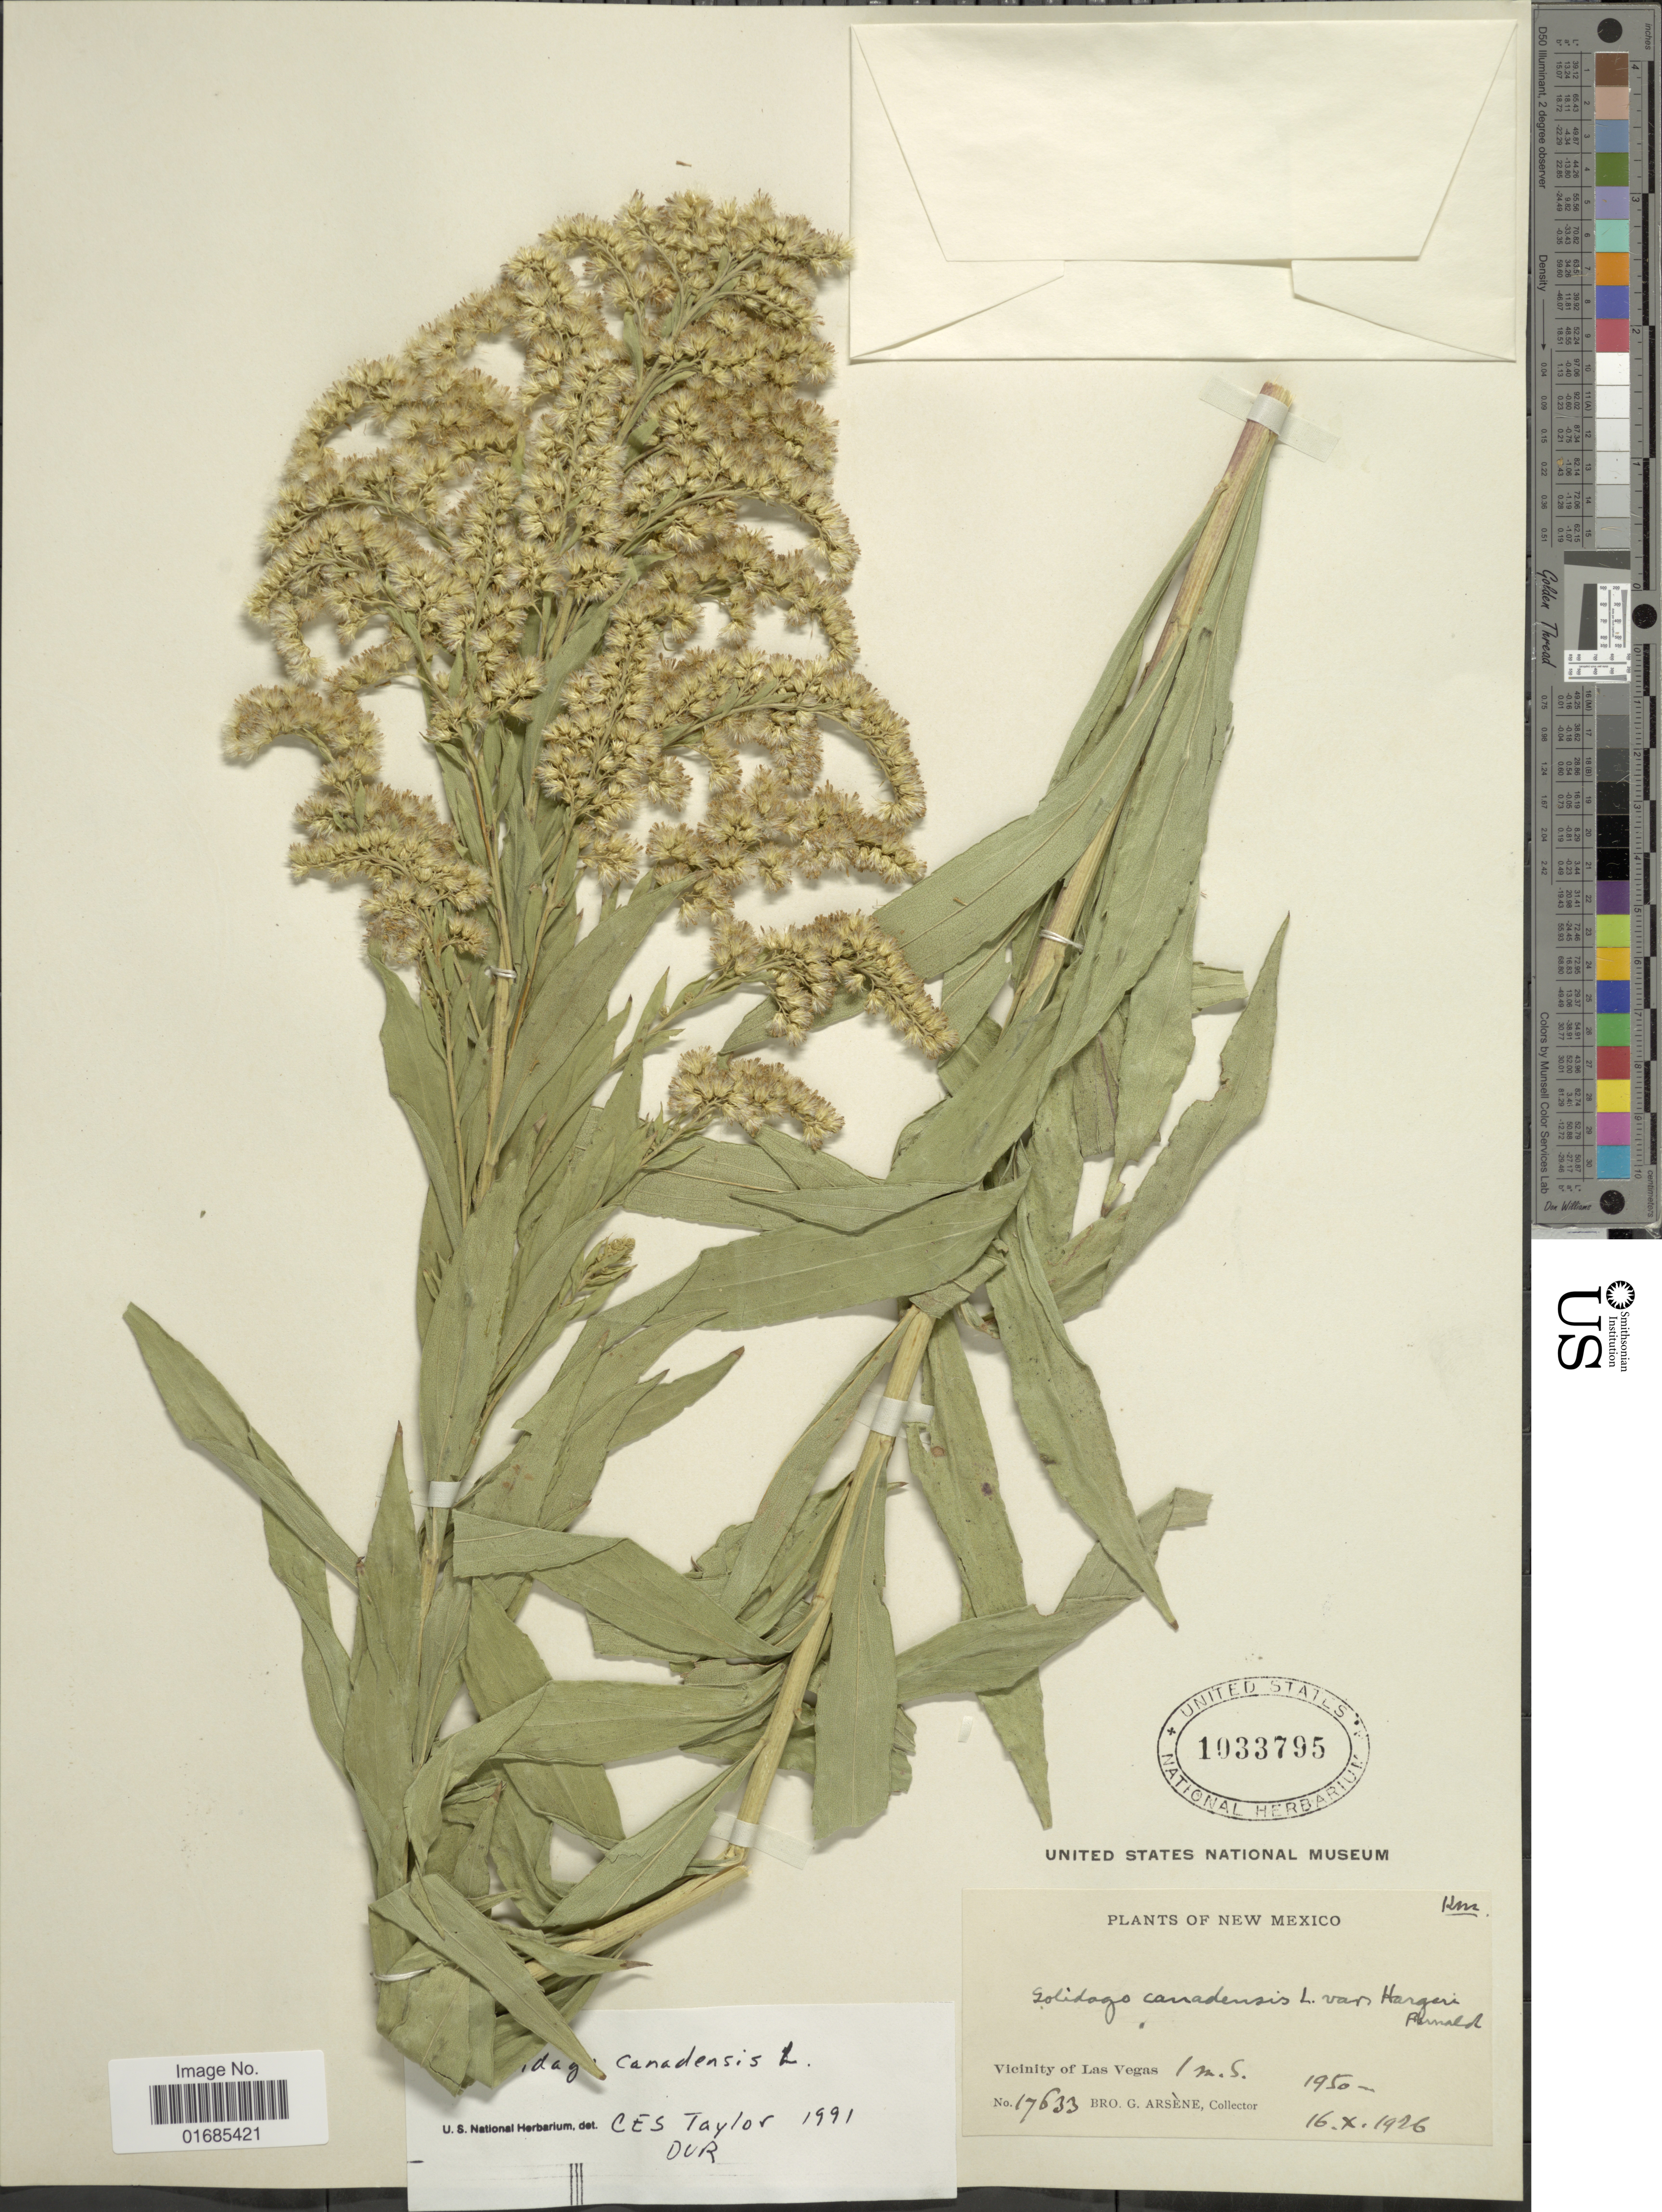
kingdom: Plantae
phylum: Tracheophyta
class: Magnoliopsida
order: Asterales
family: Asteraceae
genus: Solidago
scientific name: Solidago canadensis var. salebrosa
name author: (Piper) M.E. Jones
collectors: Bro. G. Arsène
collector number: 17633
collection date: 1926-10-16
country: United States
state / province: New Mexico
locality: Vicinity of Las Vegas 1 mi. S.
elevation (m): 1950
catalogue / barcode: US 1033795